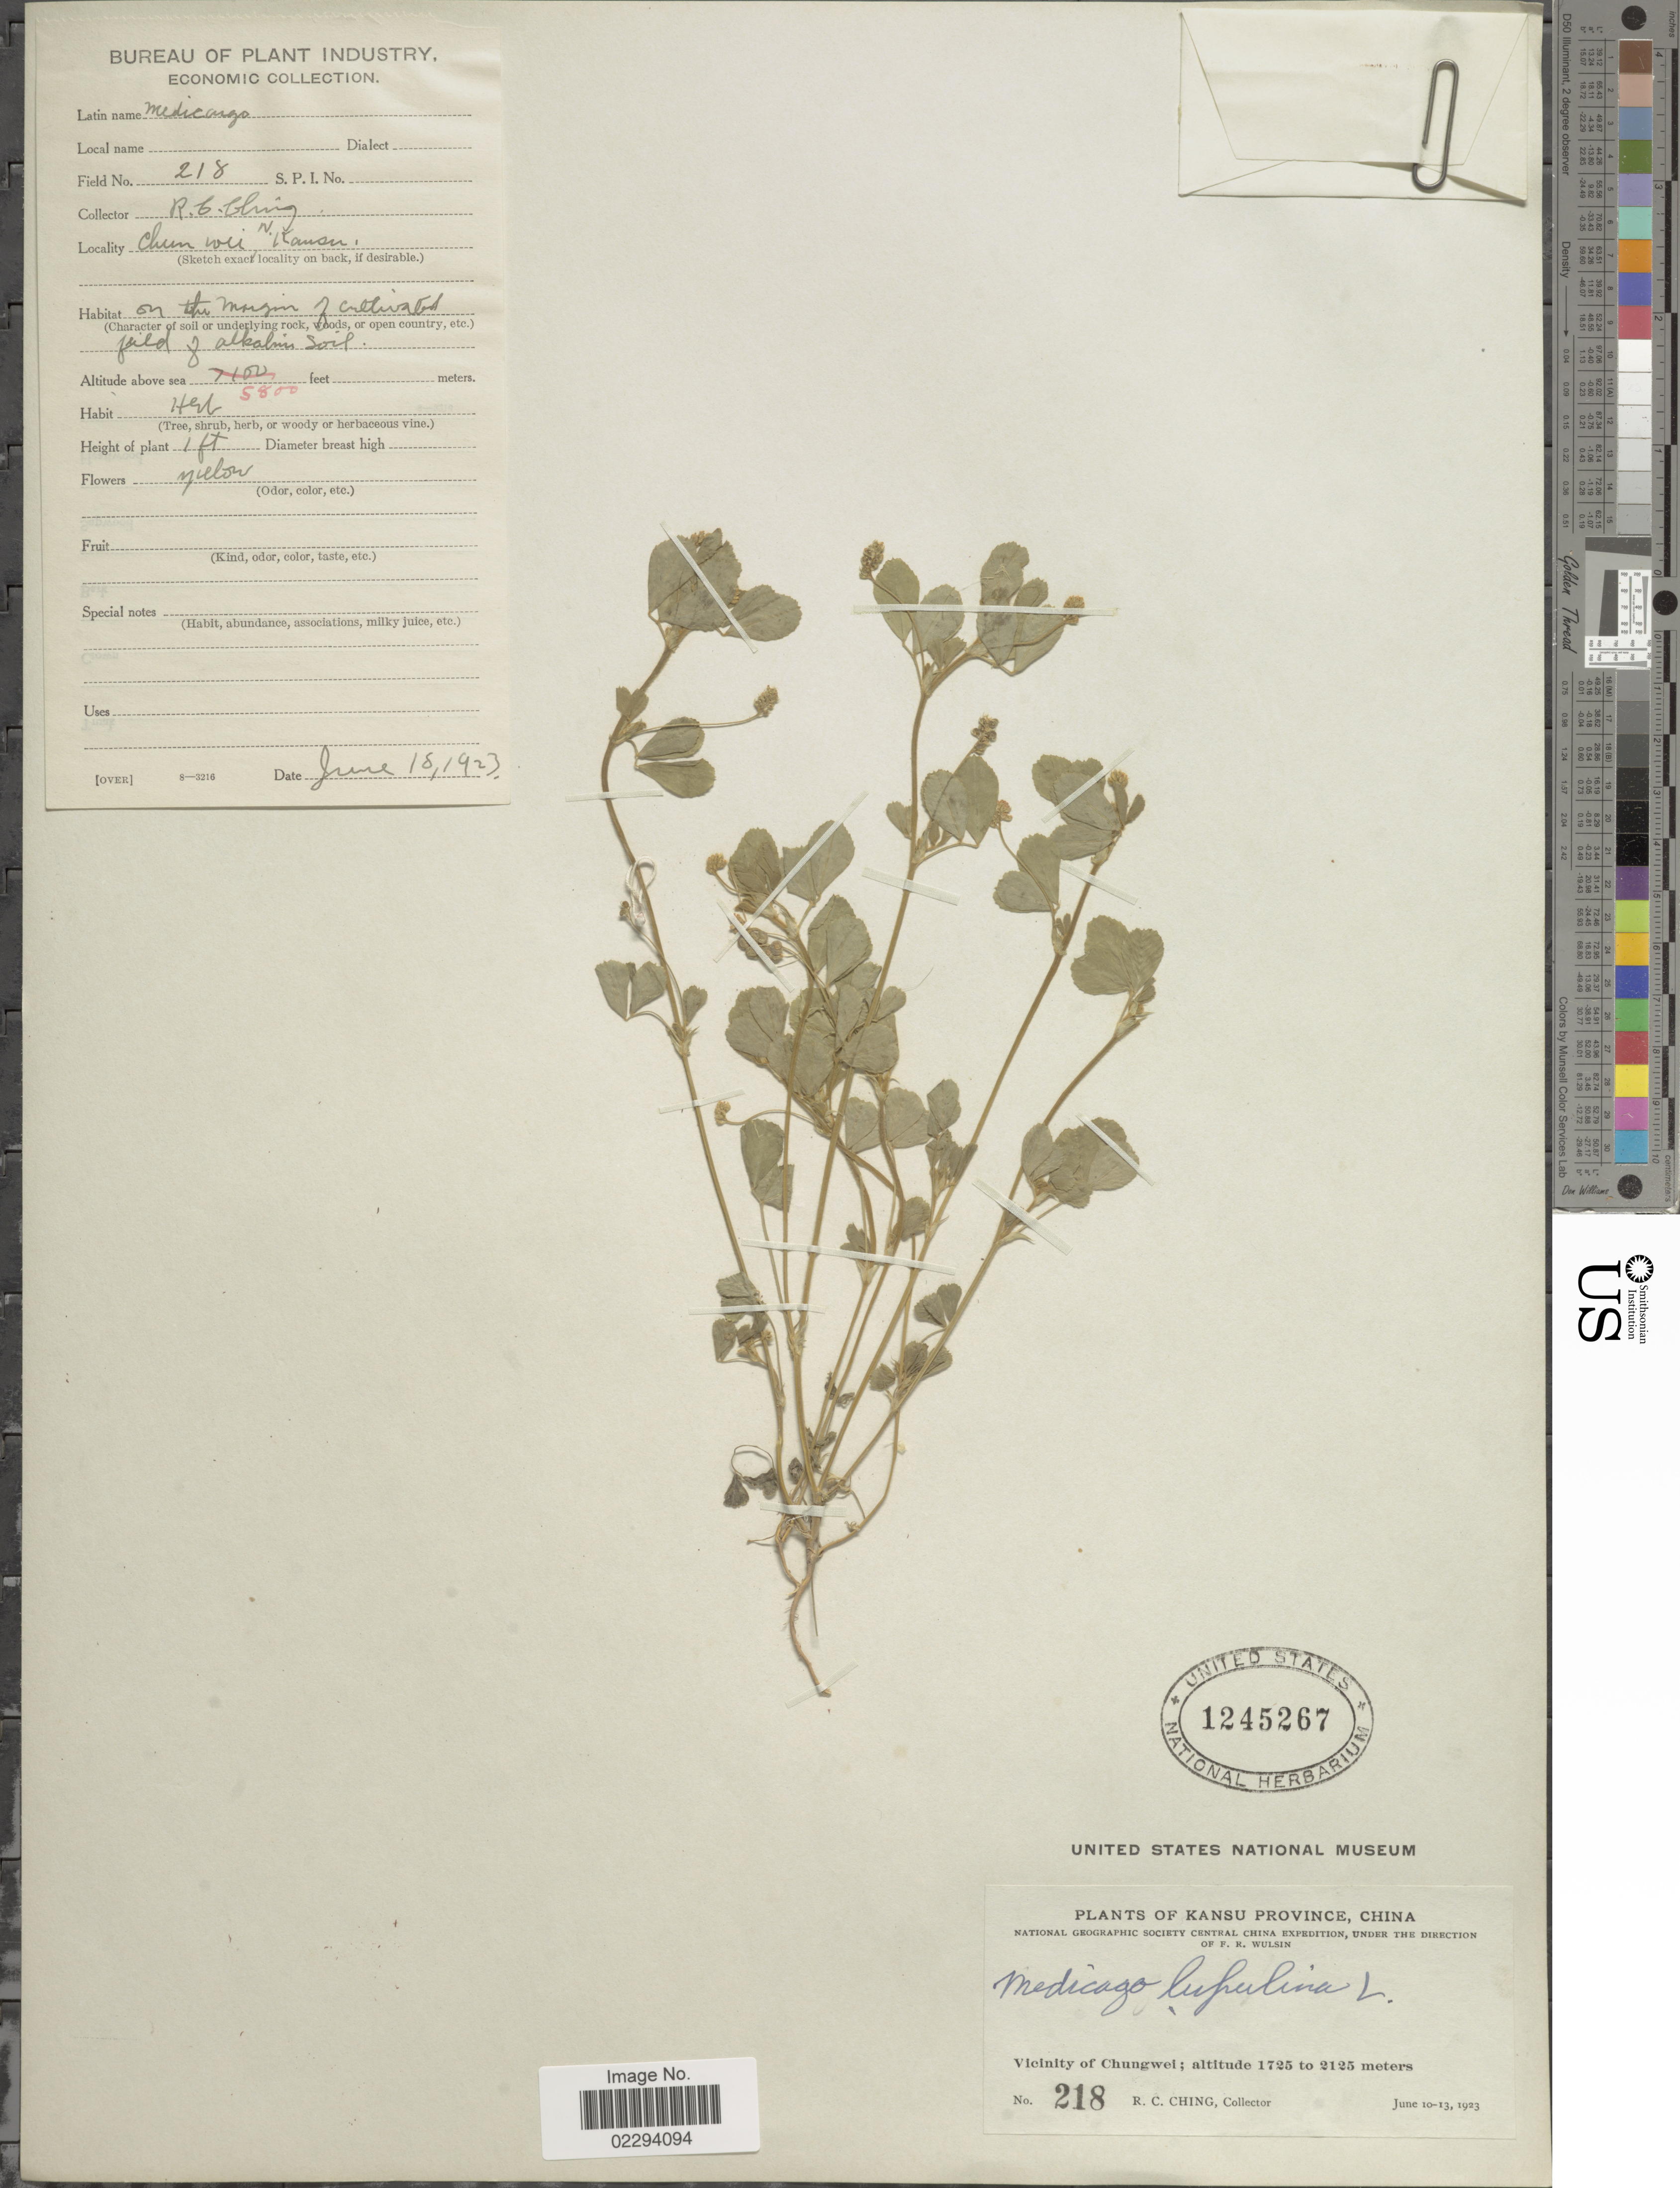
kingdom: Plantae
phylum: Tracheophyta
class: Magnoliopsida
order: Fabales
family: Fabaceae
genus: Medicago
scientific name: Medicago lupulina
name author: L.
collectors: R. C. Ching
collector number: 218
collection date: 1923-06-18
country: China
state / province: Gansu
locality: Kansu Province. Vicinity of Chungwei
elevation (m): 1768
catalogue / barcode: US 1245267